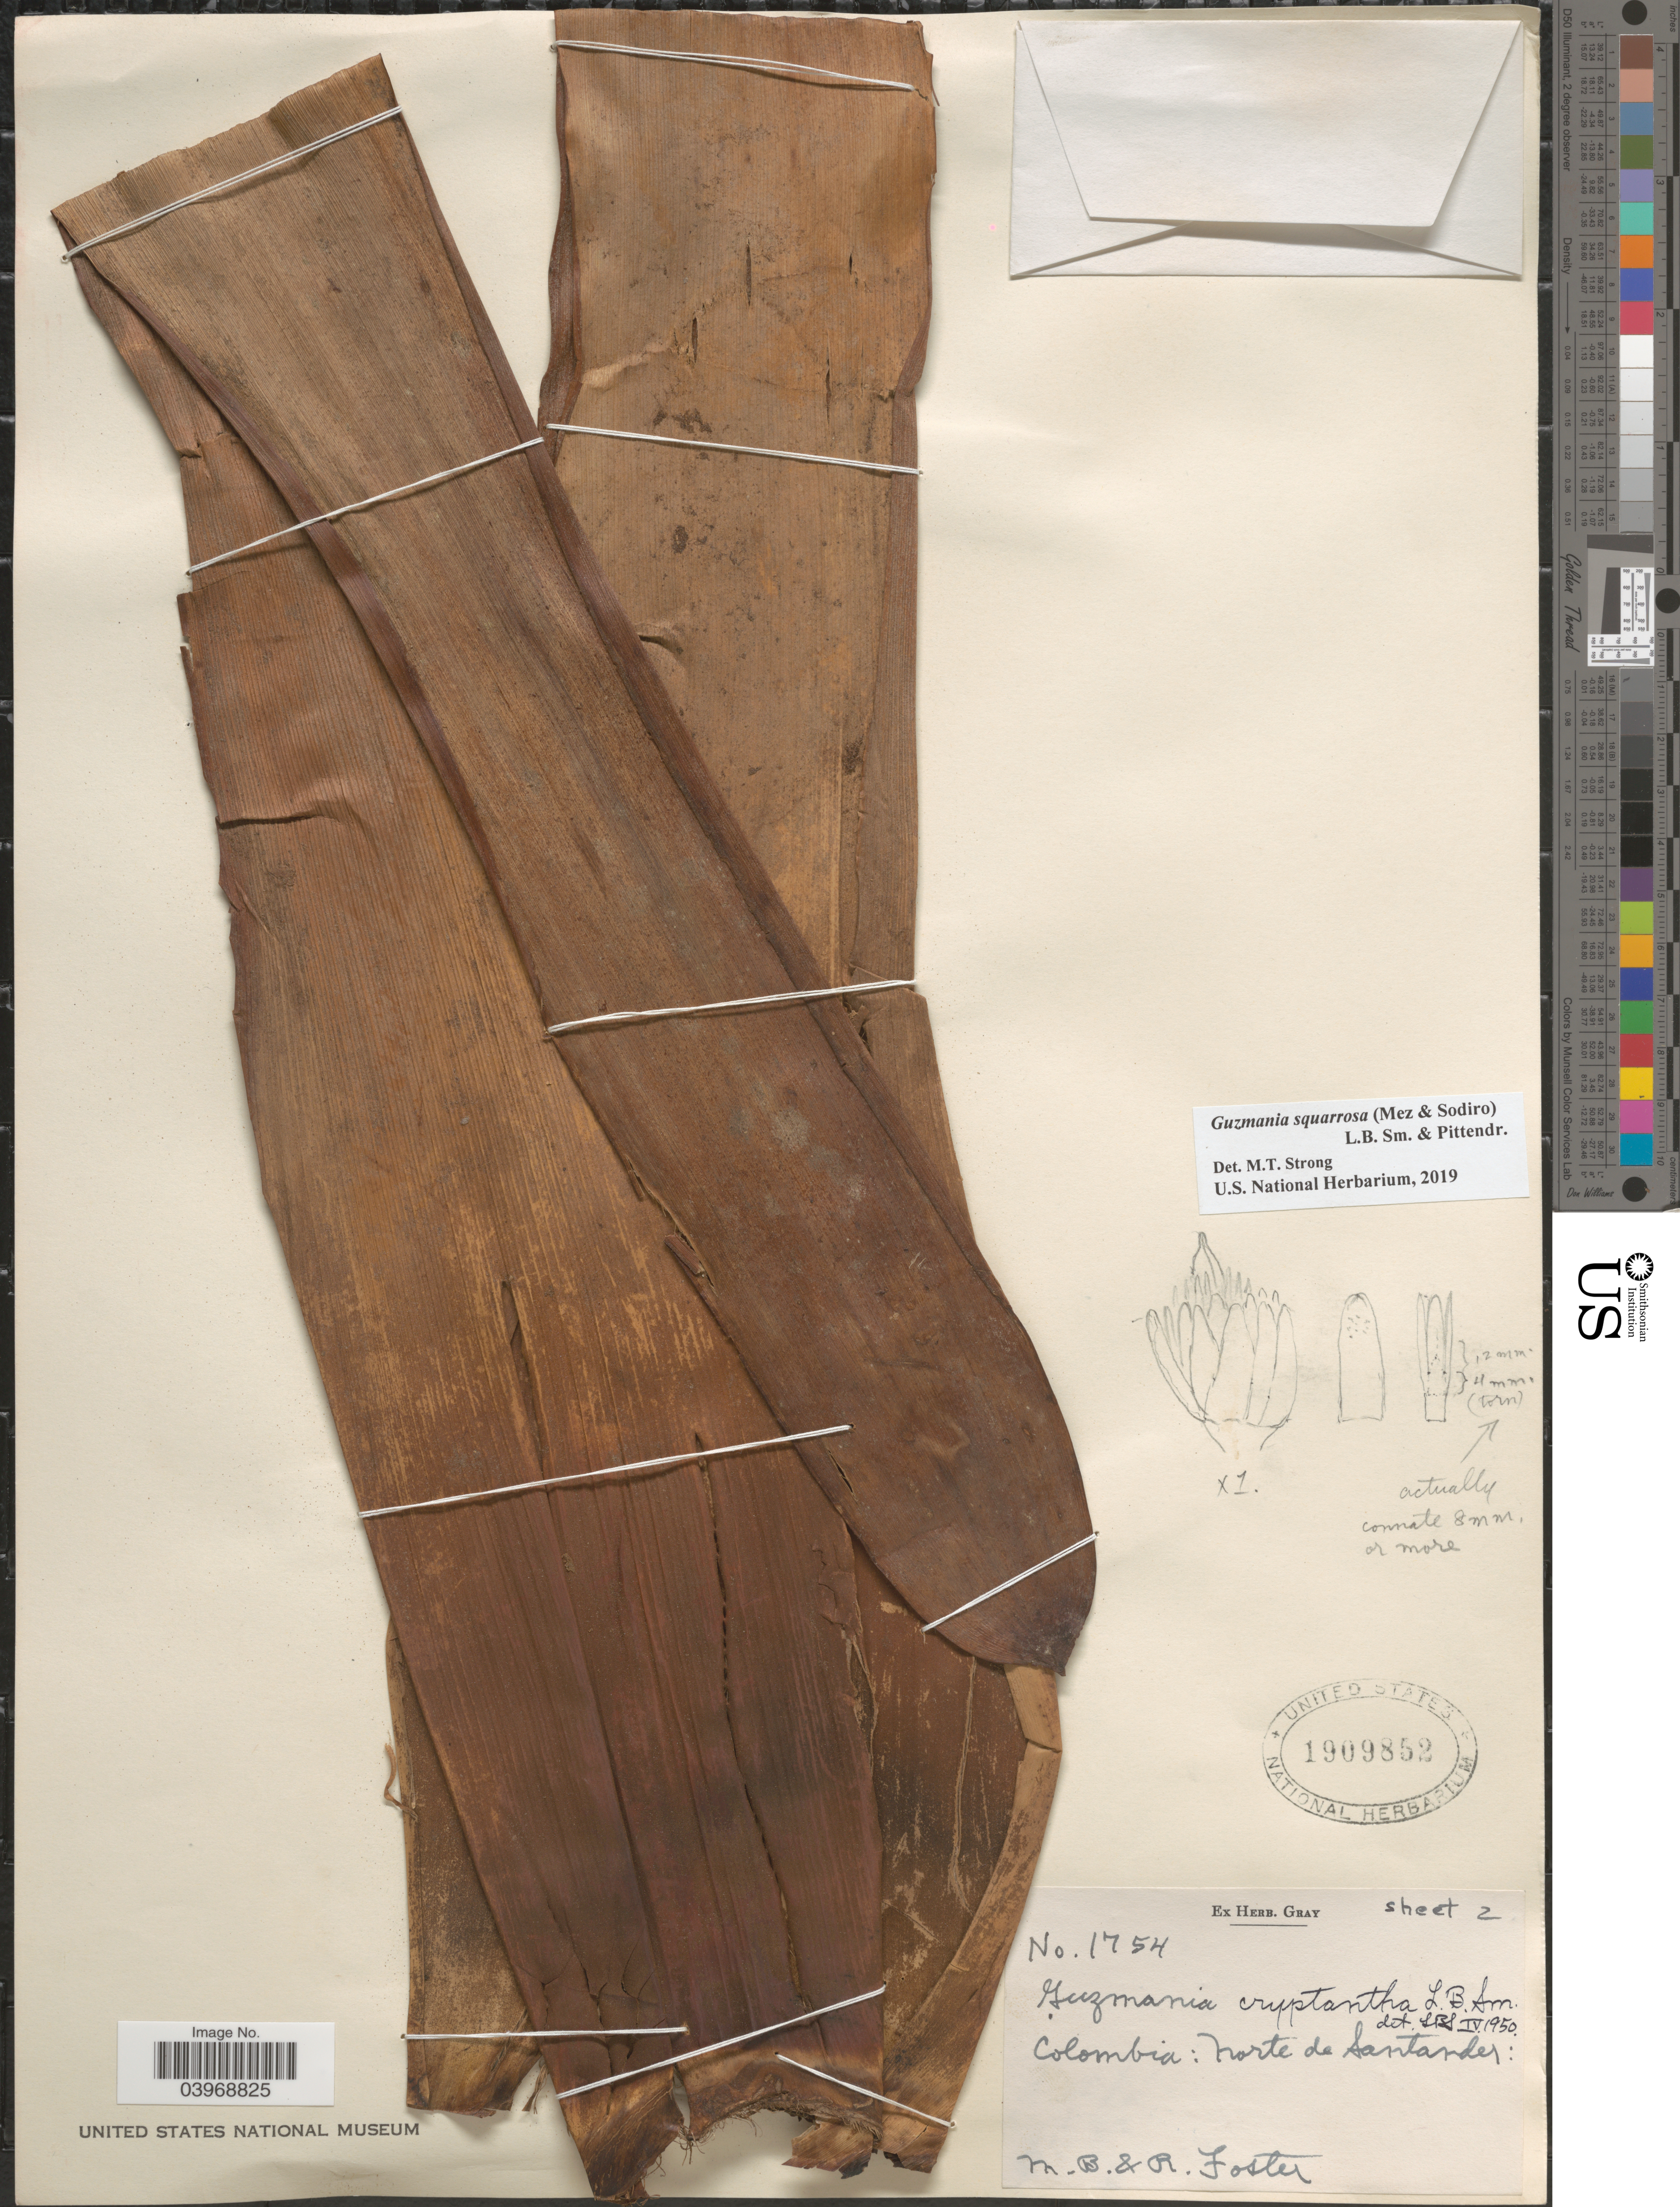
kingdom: Plantae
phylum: Tracheophyta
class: Liliopsida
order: Poales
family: Bromeliaceae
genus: Guzmania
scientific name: Guzmania squarrosa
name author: (Mez & Sodiro) L.B. Sm. & Pittendr.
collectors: M. B. Foster & R. Foster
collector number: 1754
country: Colombia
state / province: Norte de Santander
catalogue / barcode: US 1909852